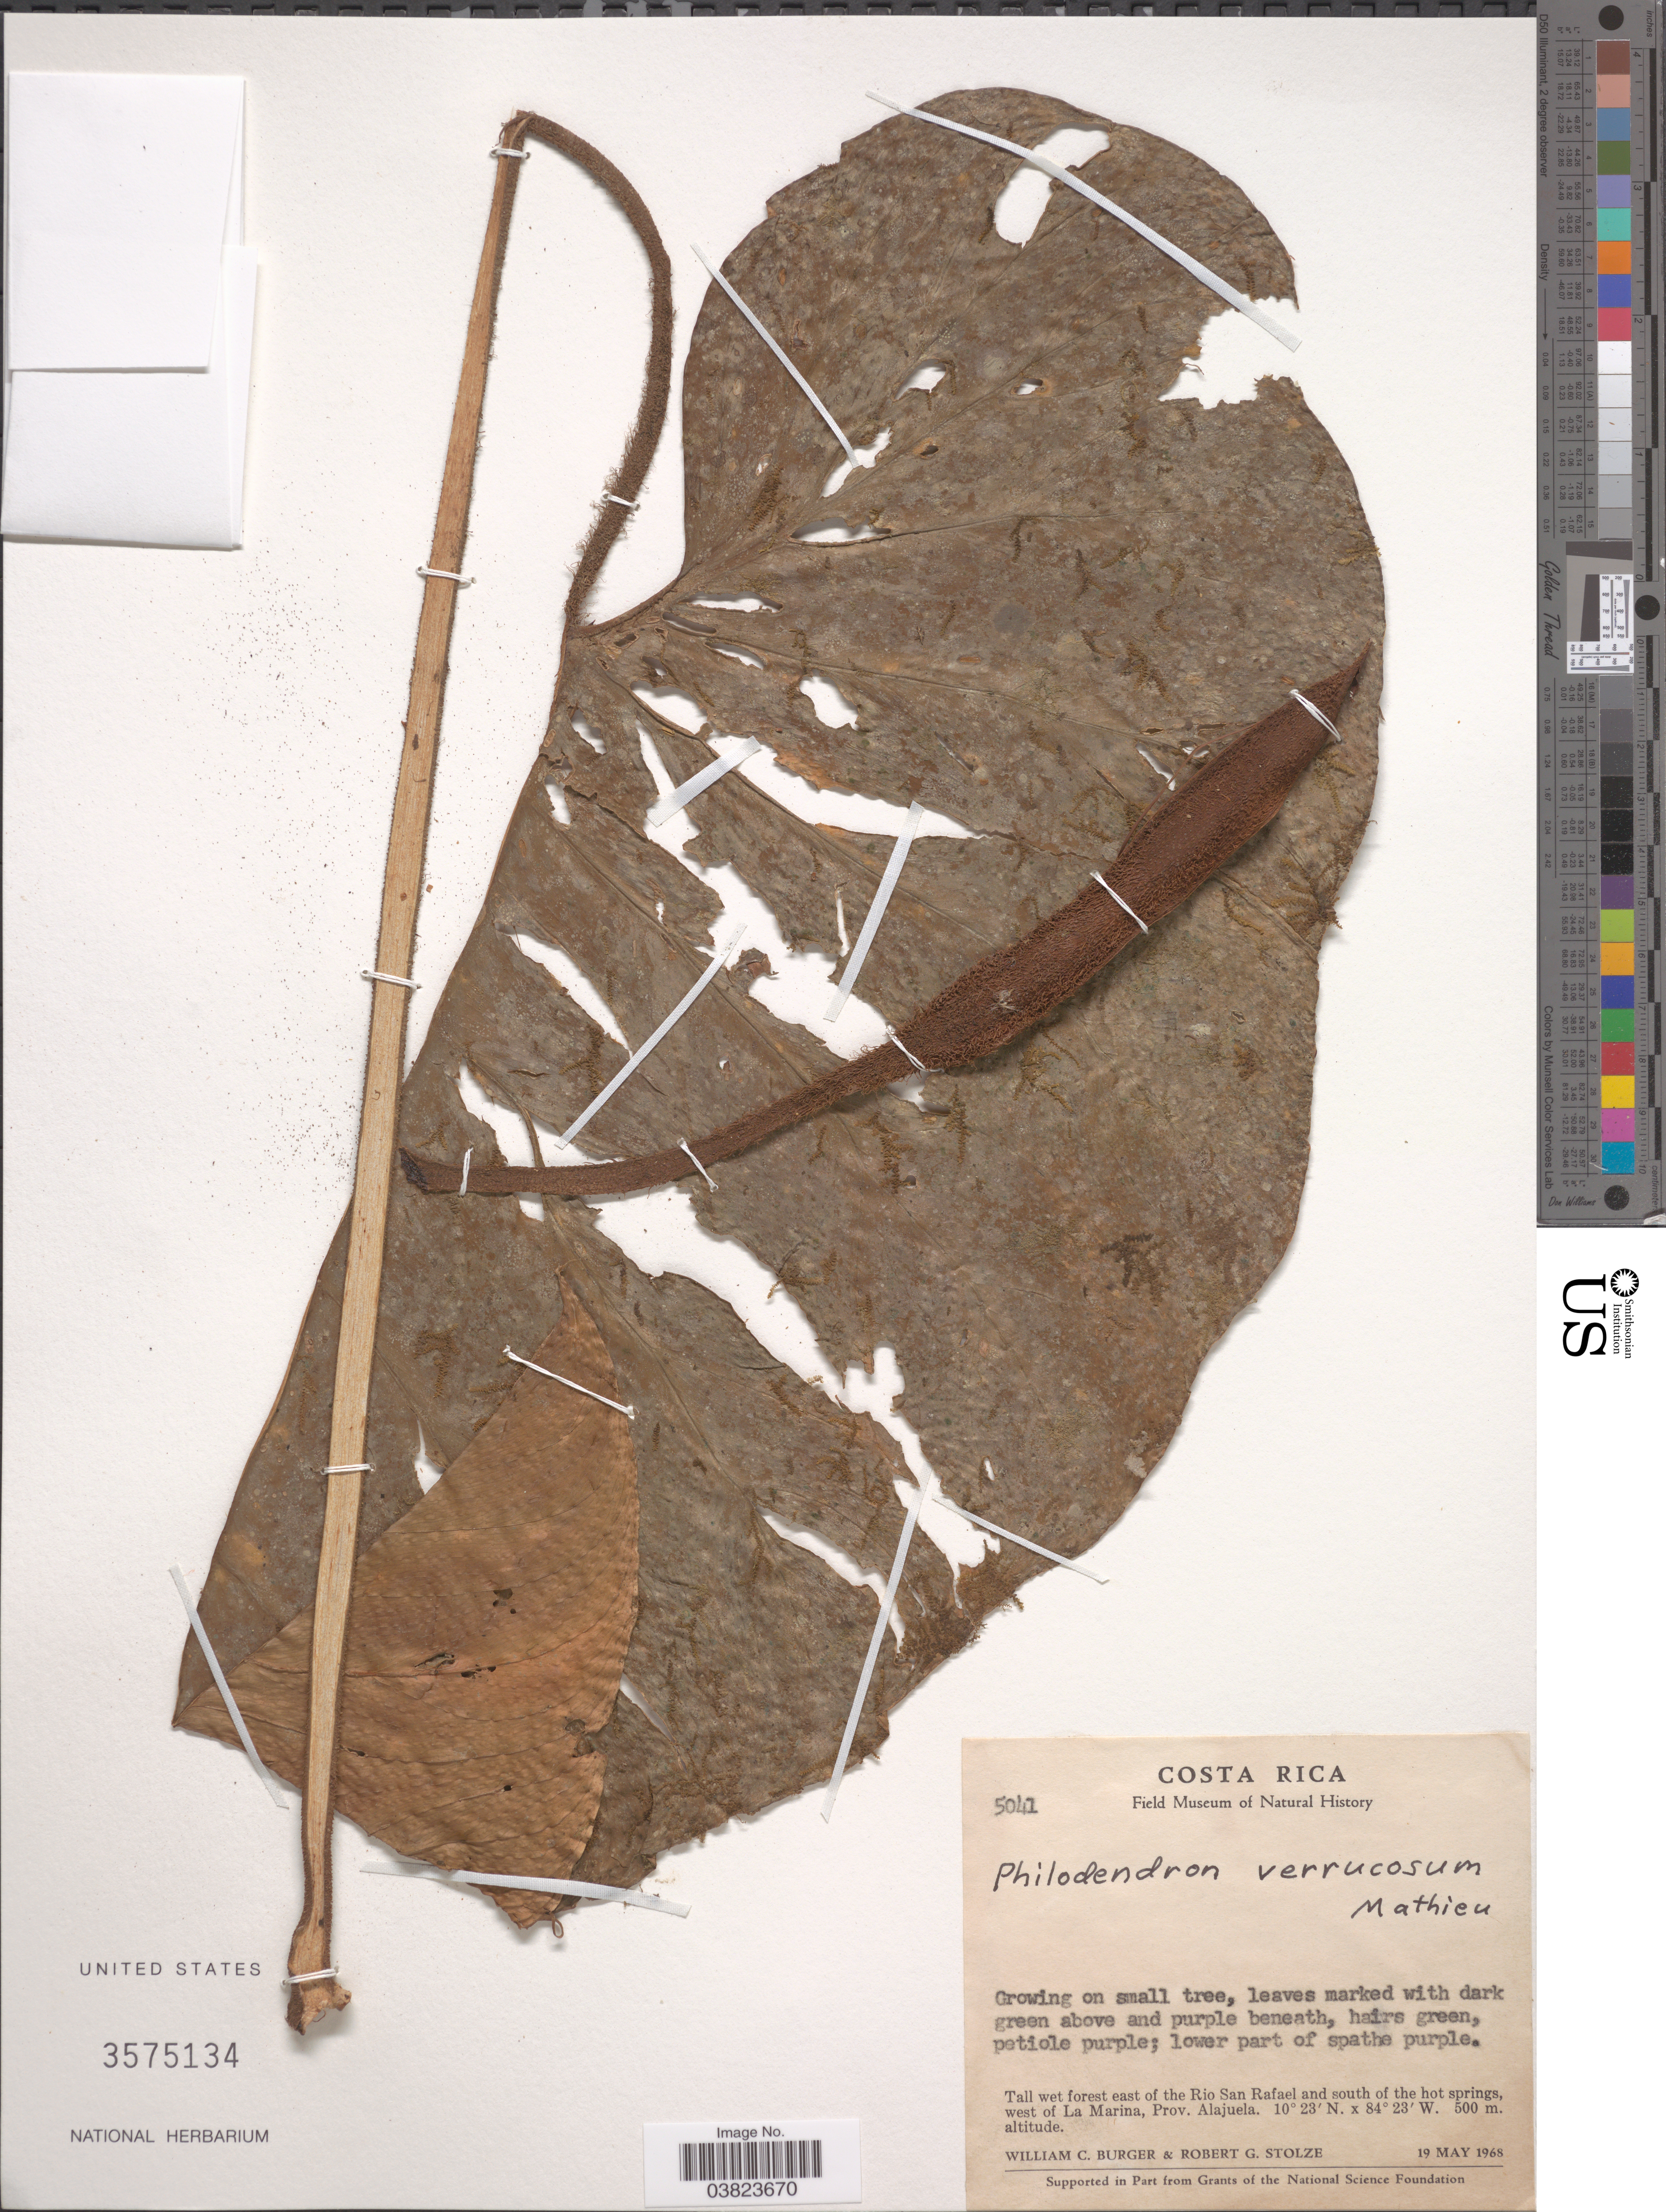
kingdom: Plantae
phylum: Tracheophyta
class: Liliopsida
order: Alismatales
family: Araceae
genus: Philodendron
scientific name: Philodendron verrucosum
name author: L. Mathieu ex Schott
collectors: W. Burger & R. G. Stolze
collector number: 5041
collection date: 1968-05-19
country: Costa Rica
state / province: Alajuela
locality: Tall wet forest east of the Rio San Rafael and south of the hot springs, west of La Marina.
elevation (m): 500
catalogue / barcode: US 3575134